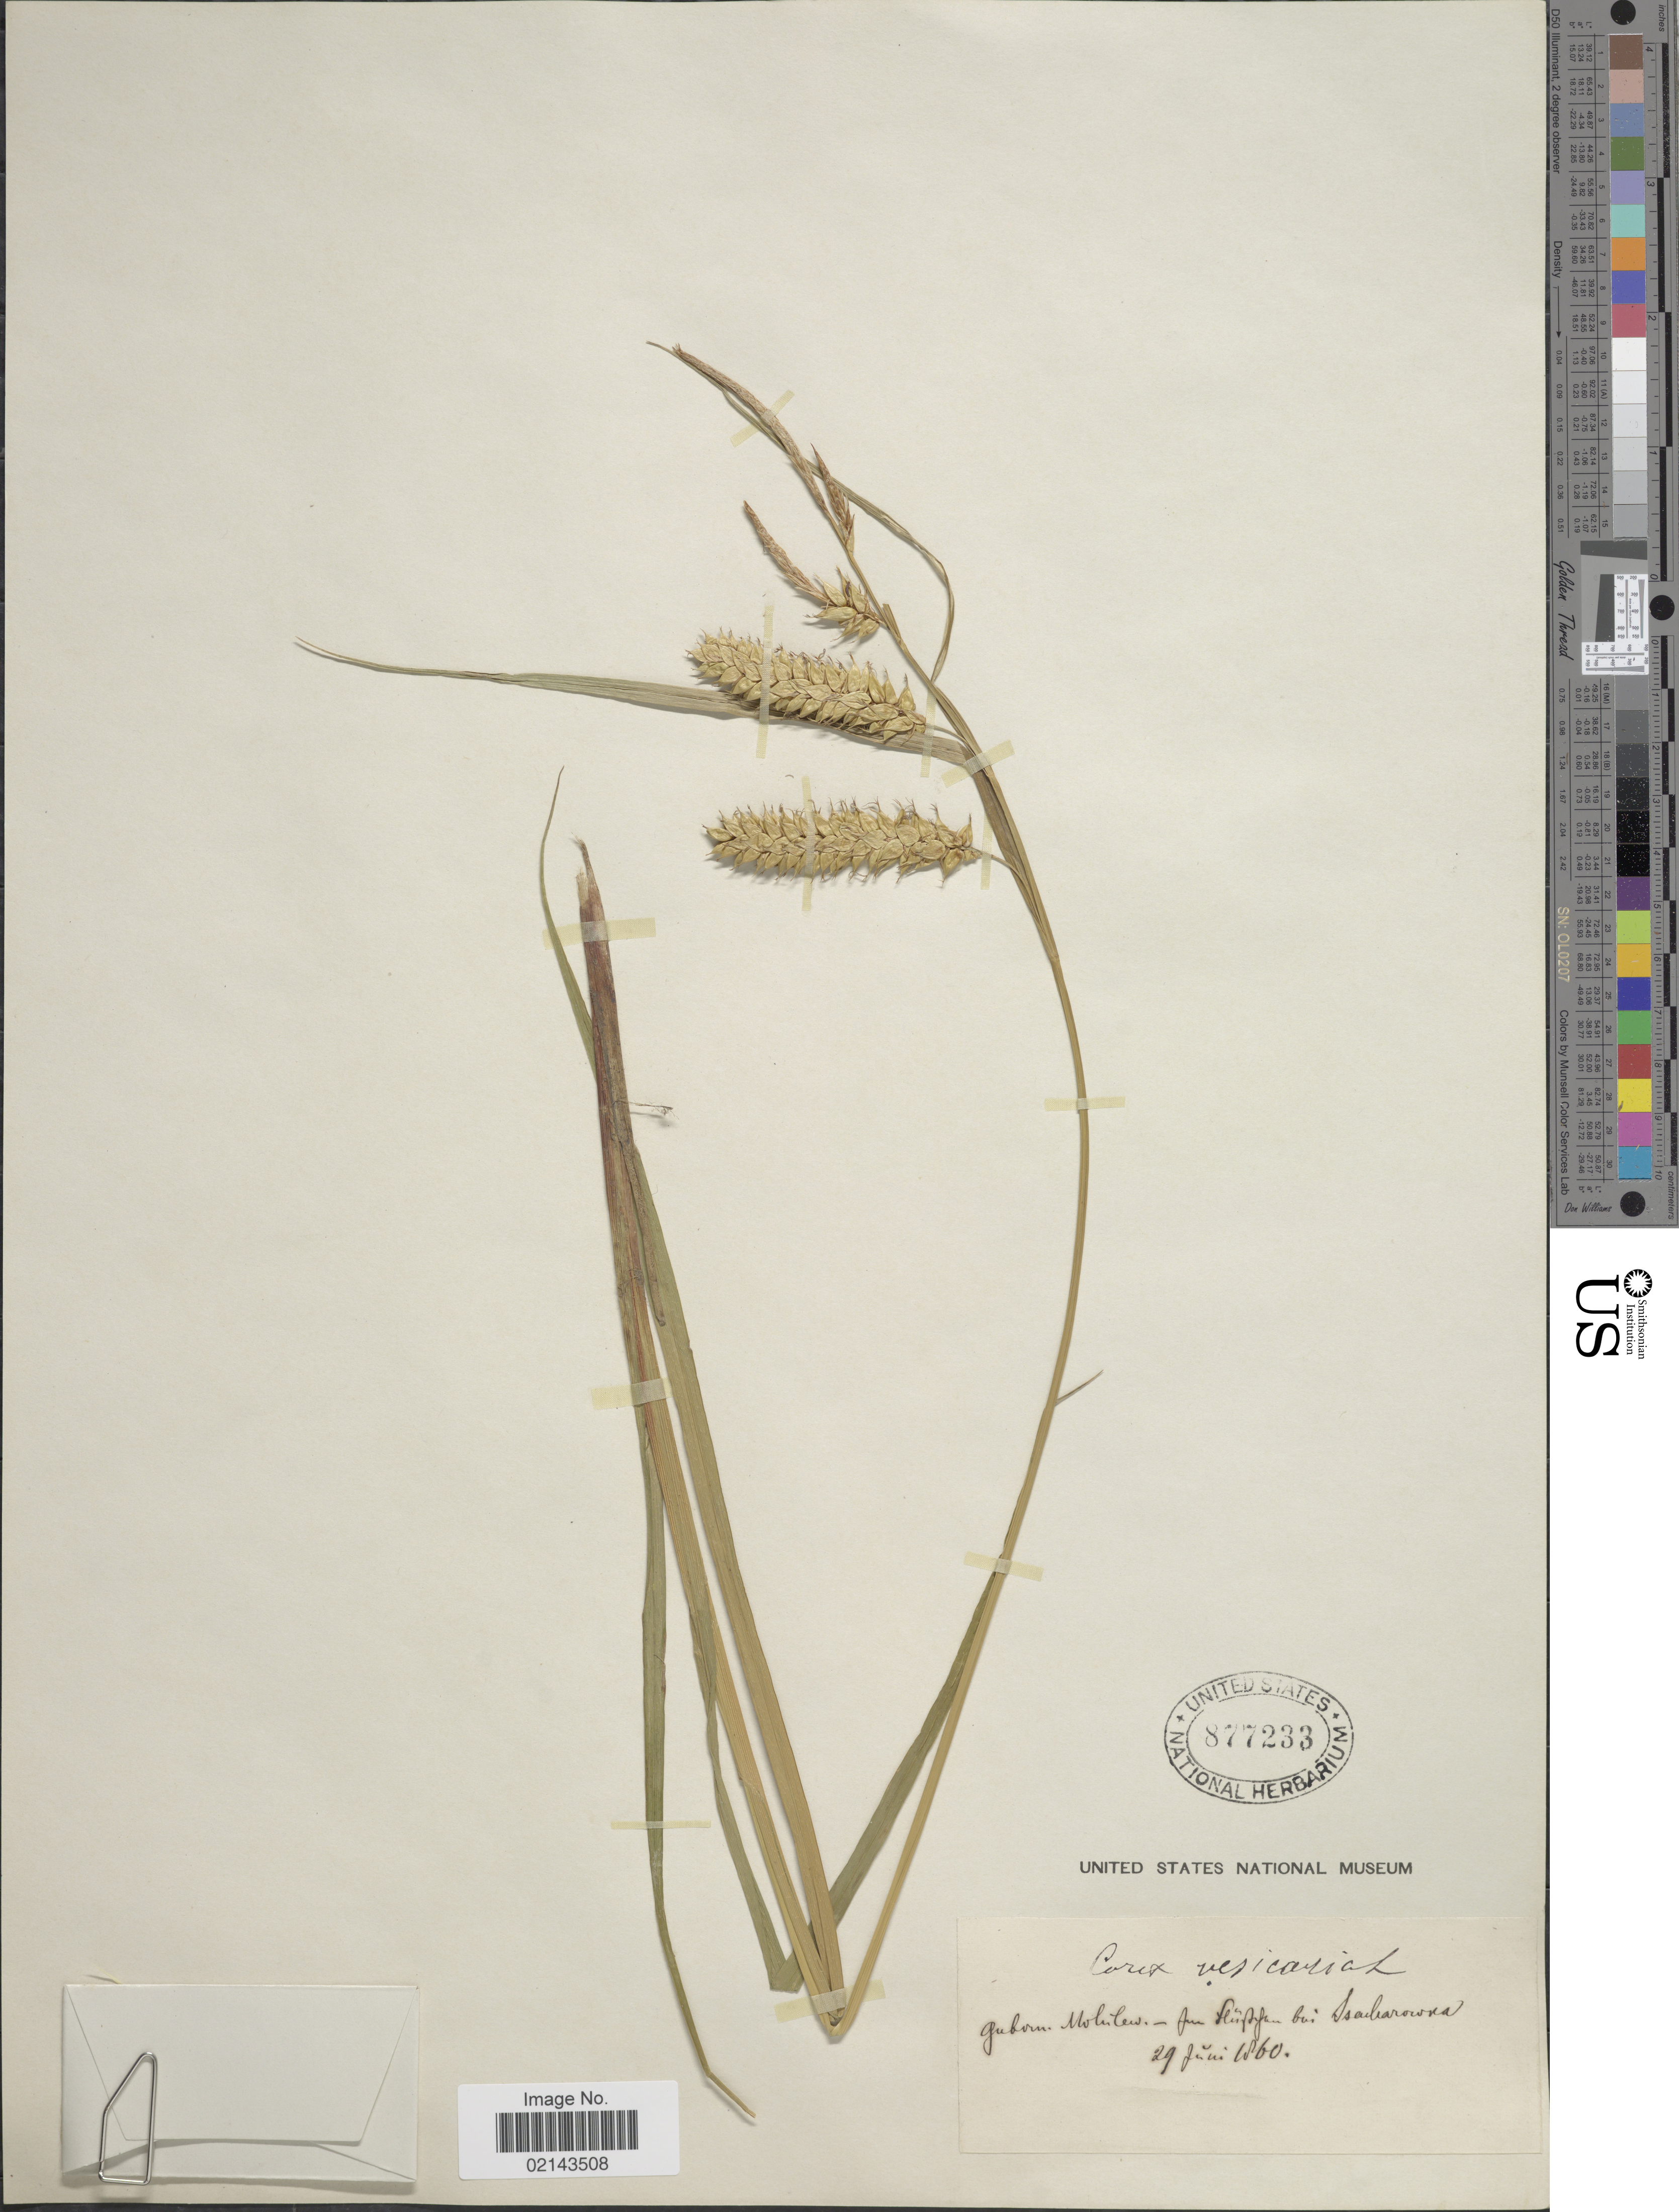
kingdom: Plantae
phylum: Tracheophyta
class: Liliopsida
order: Poales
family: Cyperaceae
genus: Carex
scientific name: Carex vesicaria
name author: L.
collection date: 1860-06-29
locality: Guborn Mol[illegible text] - Im [illegible text] bai Isaibarowora[interpreted]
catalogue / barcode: US 877233